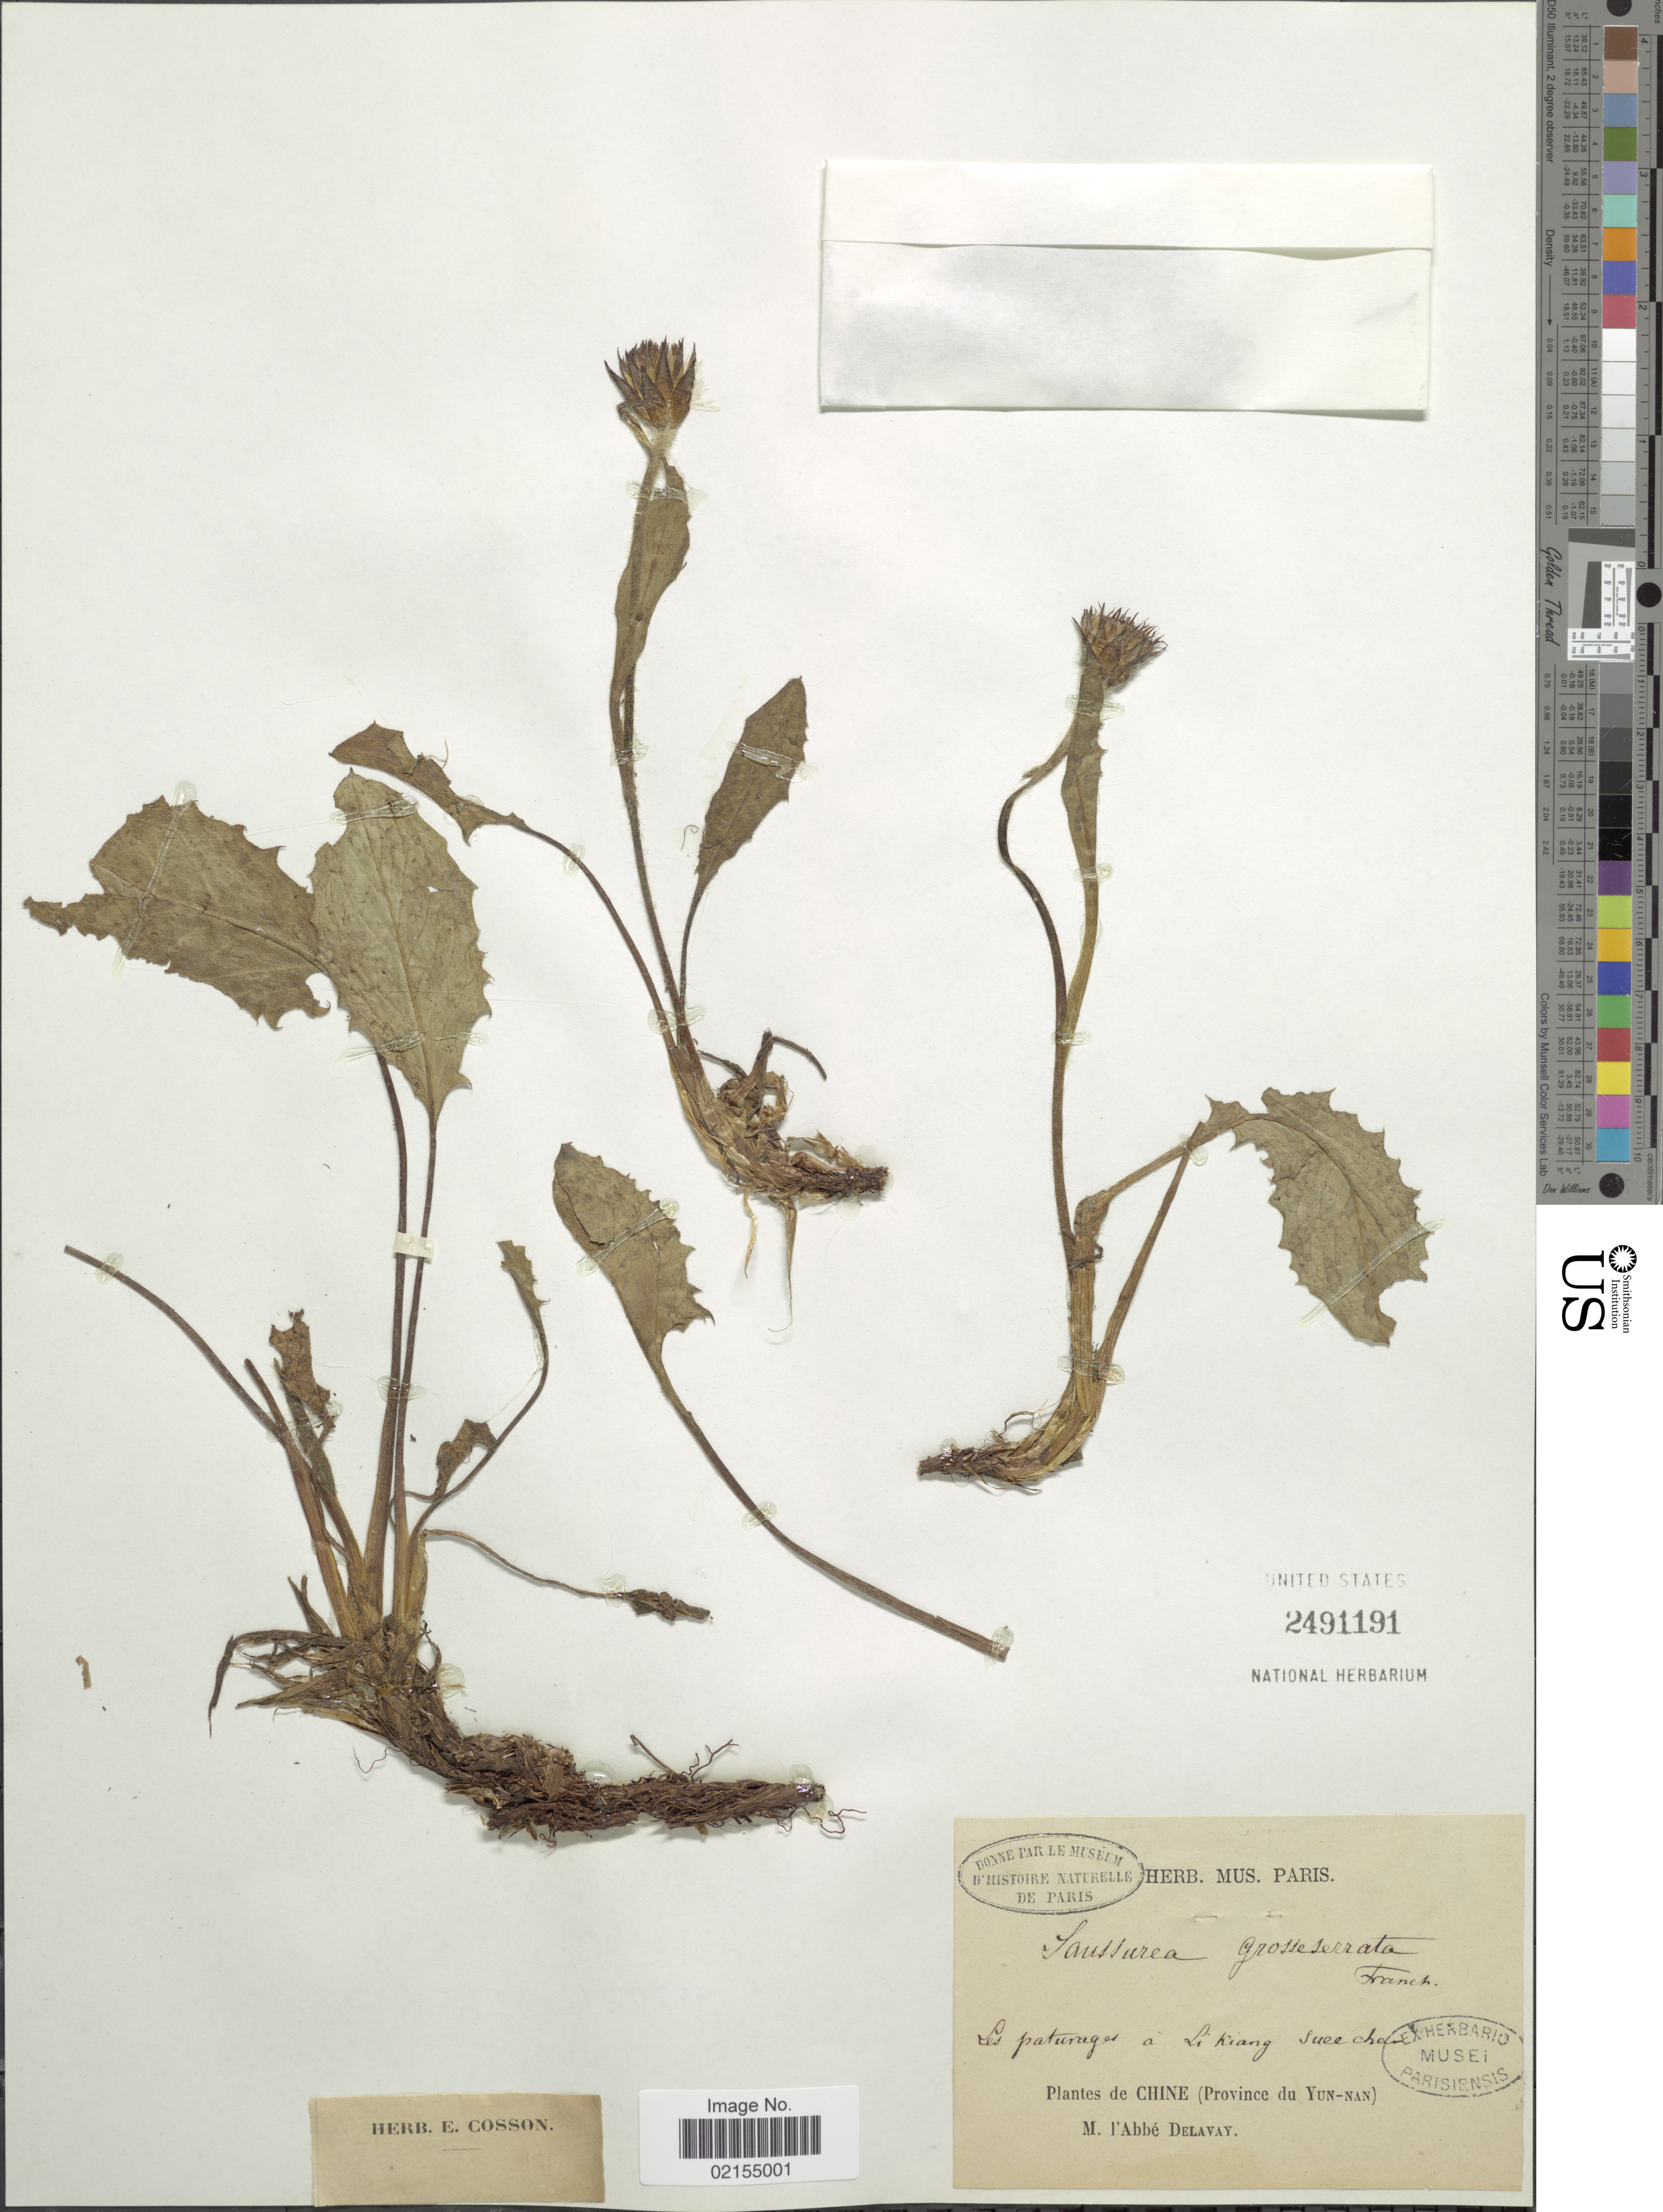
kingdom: Plantae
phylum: Tracheophyta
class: Magnoliopsida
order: Asterales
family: Asteraceae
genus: Saussurea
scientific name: Saussurea grosseserrata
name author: Franch.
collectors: P. Delavay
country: China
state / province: Yunnan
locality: Les paturages a Likiang suceehan, De Chine, (Province du Yun-nan) [interpreted]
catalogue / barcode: US 2491191